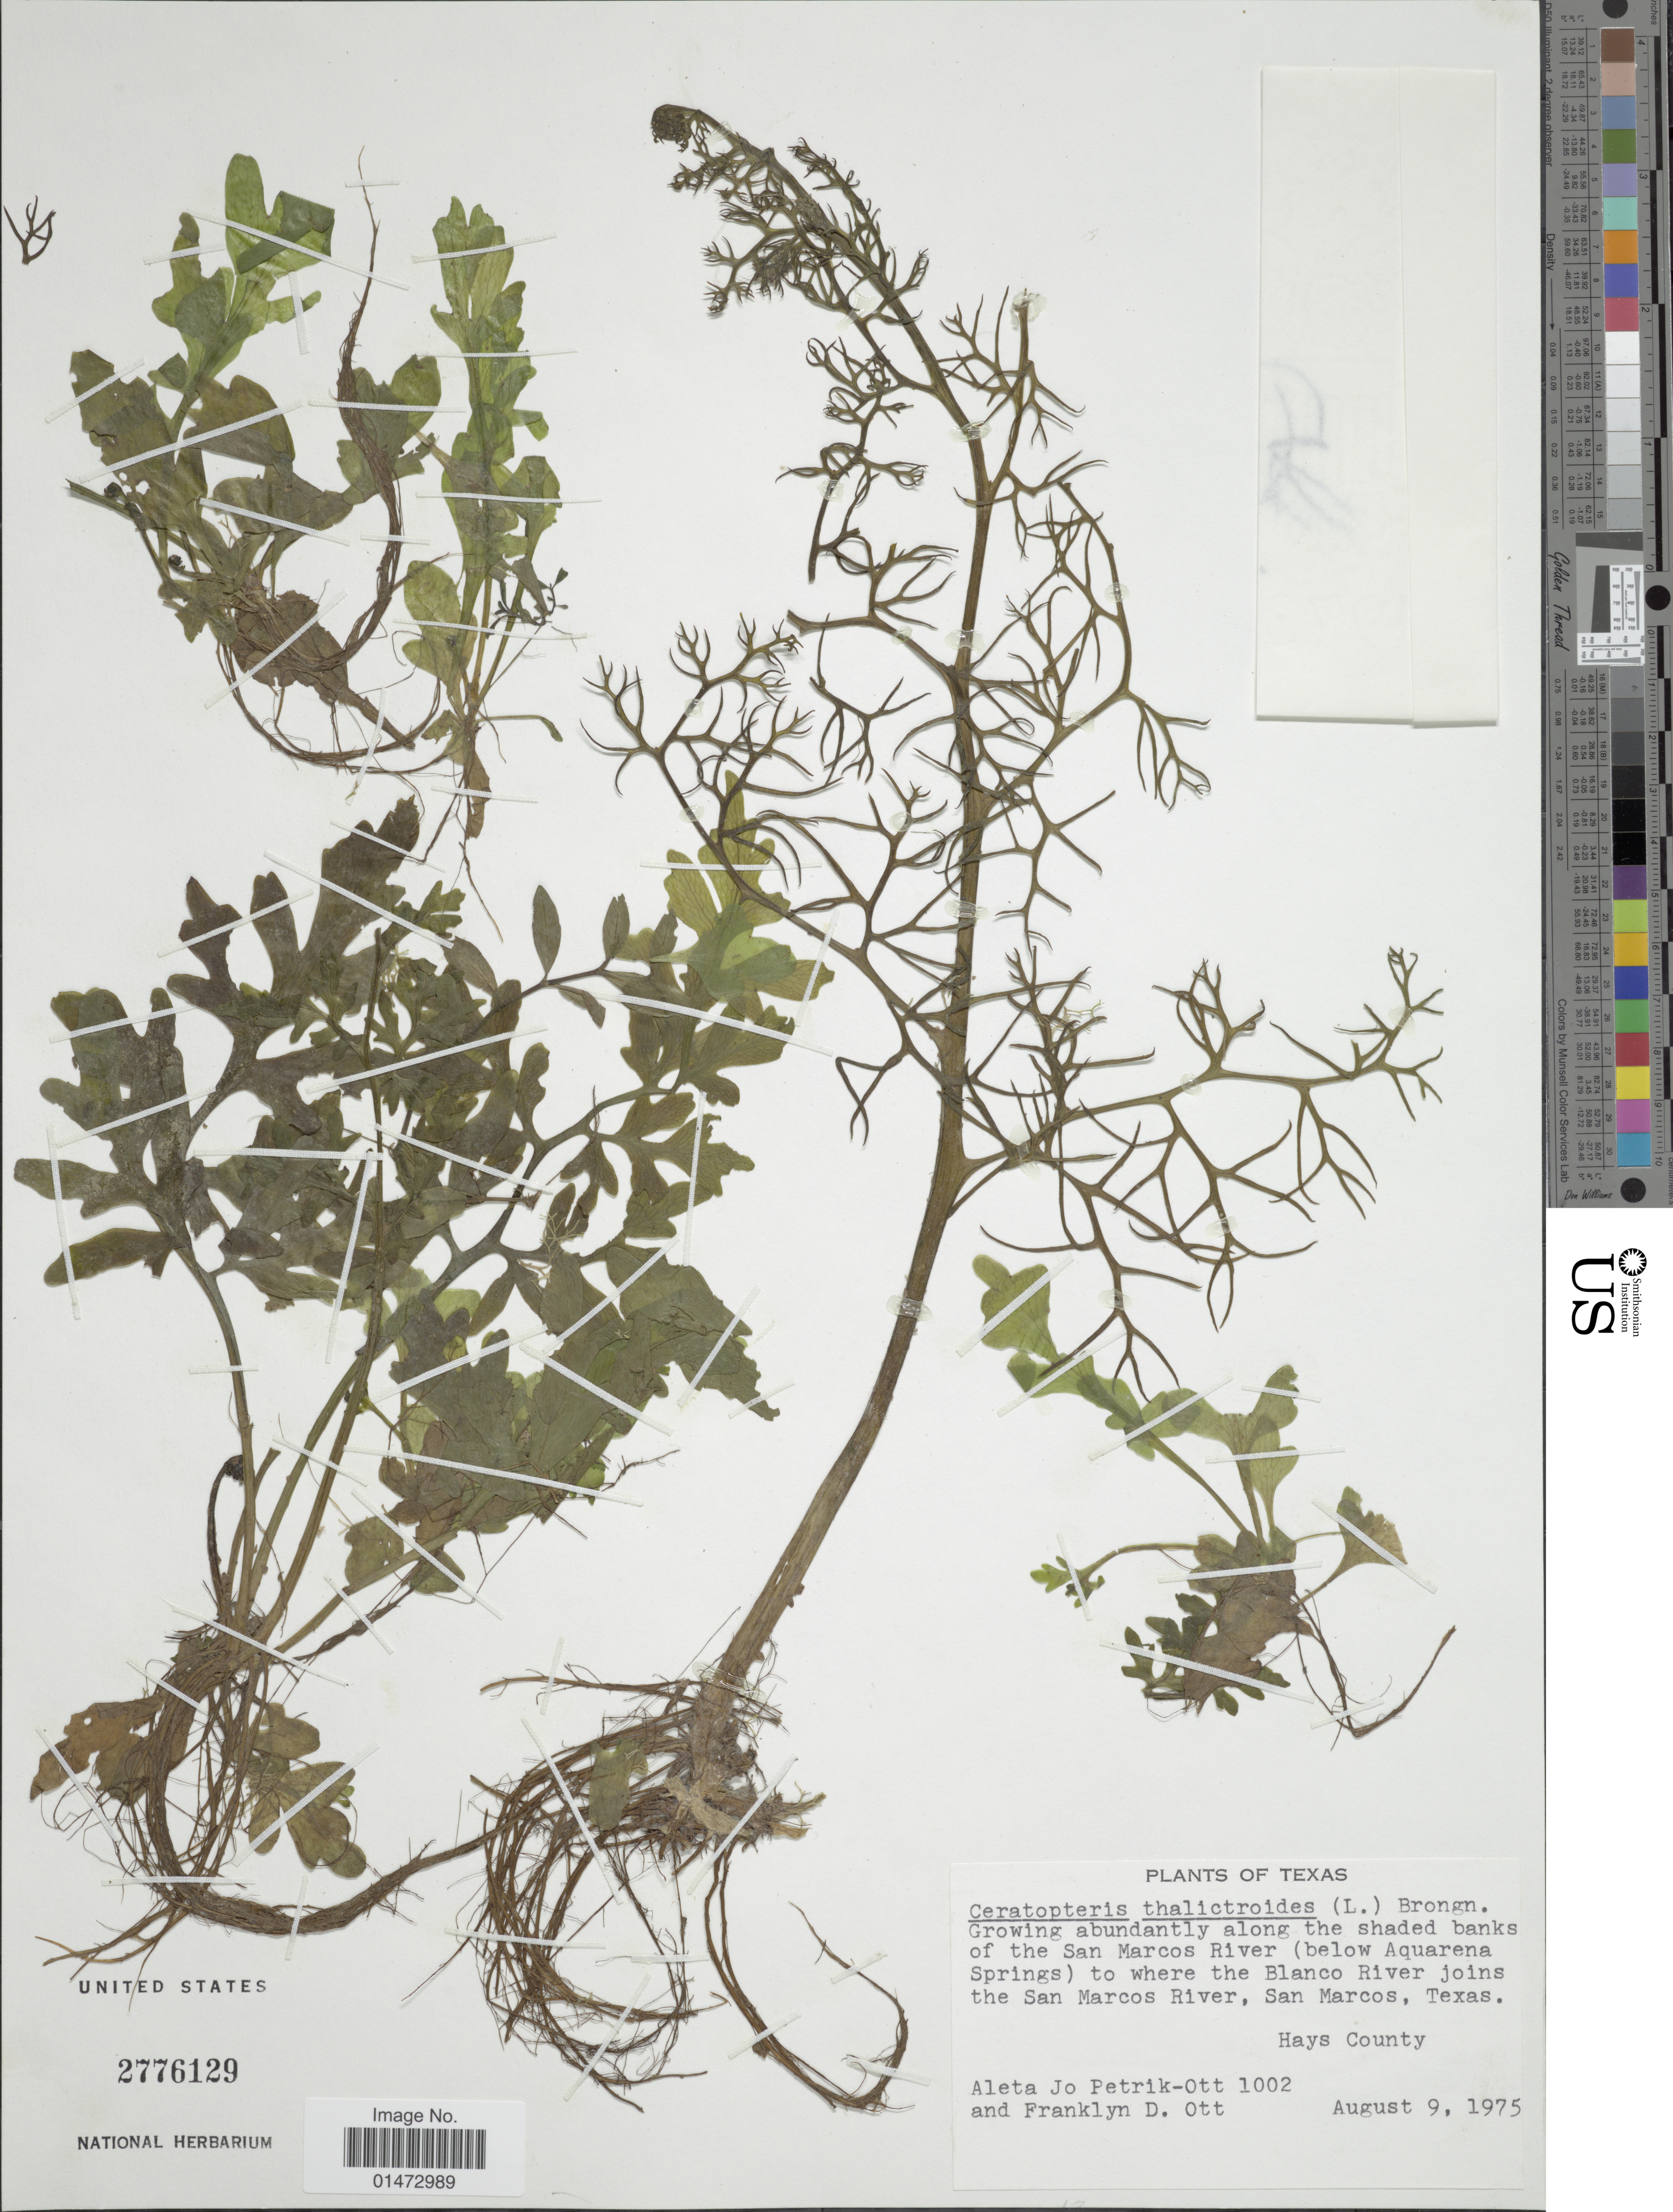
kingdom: Plantae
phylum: Tracheophyta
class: Polypodiopsida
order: Polypodiales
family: Pteridaceae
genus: Ceratopteris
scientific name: Ceratopteris thalictroides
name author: (L.) Brongn.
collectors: A. Petrik-Ott & F. Ott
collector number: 1002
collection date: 1975-08-09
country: United States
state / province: Texas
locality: Growing abundantly along the shaded banks of the San Marcos River (below Aquarena Springs) to where the Blanco River joins the San Marcos River, San Marcos, Hays County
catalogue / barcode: US 2776129